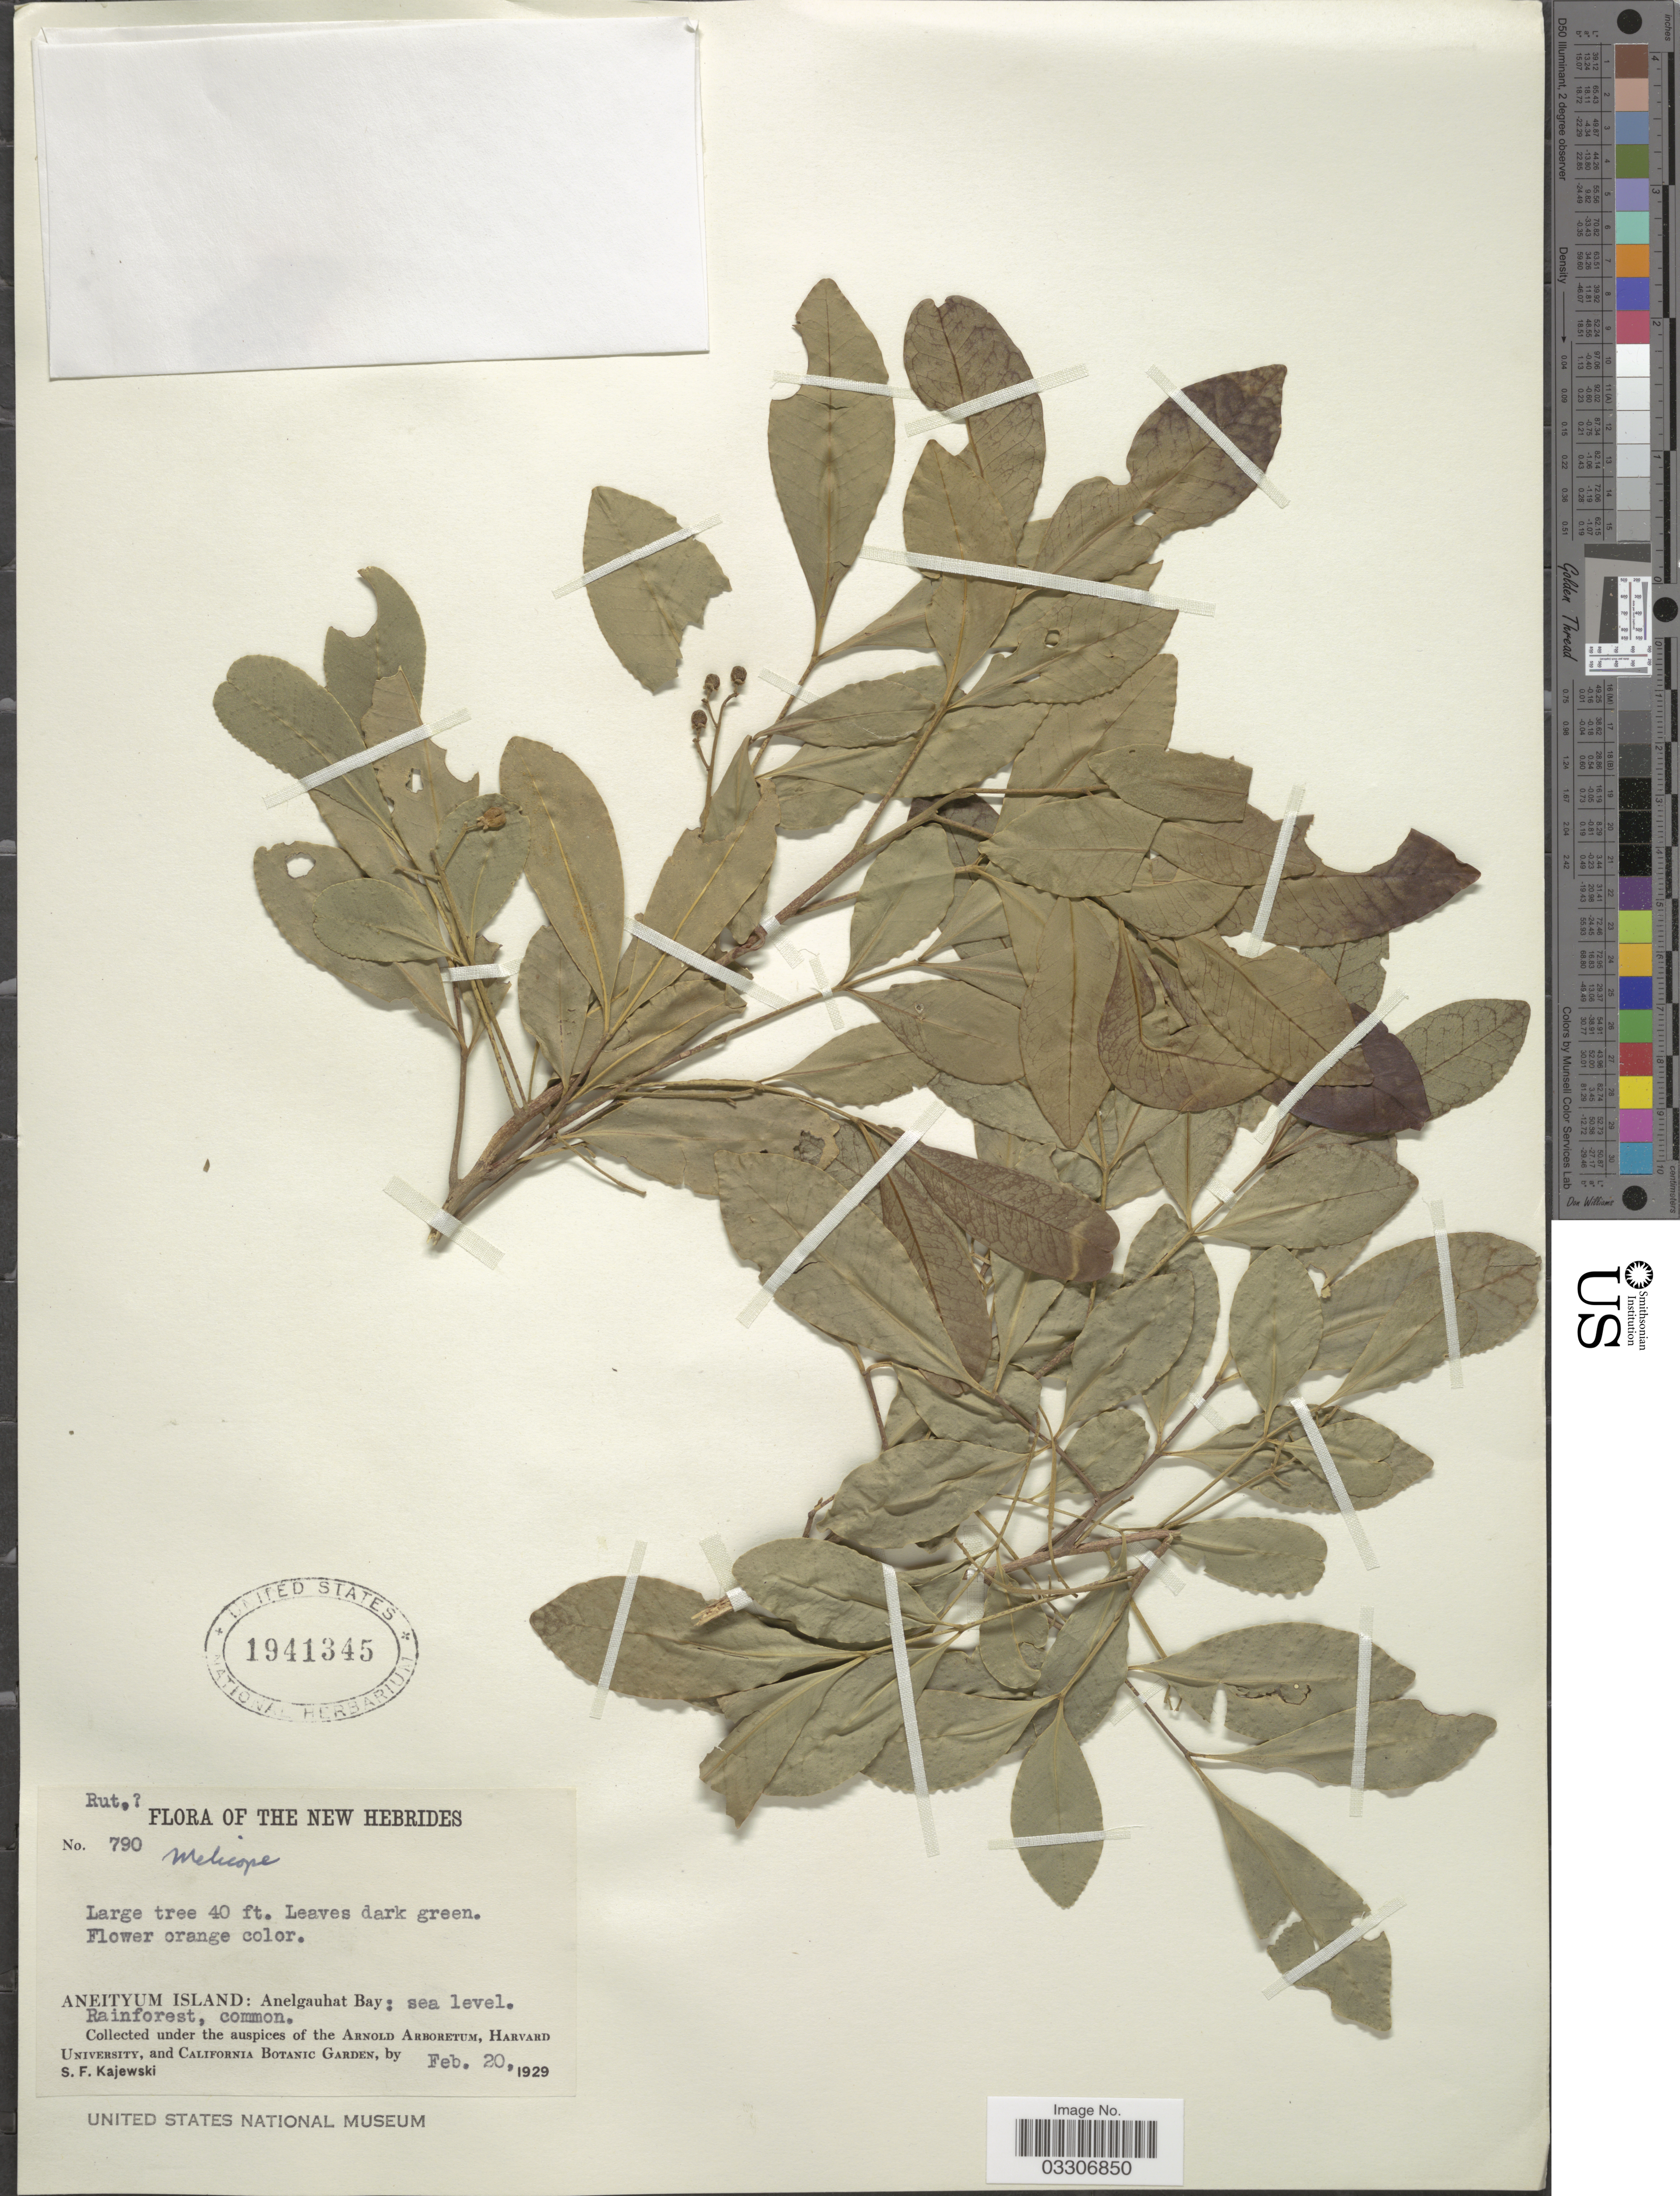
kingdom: Plantae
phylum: Tracheophyta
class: Magnoliopsida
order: Sapindales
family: Rutaceae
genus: Melicope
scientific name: Melicope sp.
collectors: S. Kajewski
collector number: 790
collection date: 1929-02-20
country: Vanuatu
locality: The New Hebrides. Aneityum Island: Anelgauhat Bay.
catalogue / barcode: US 1941345